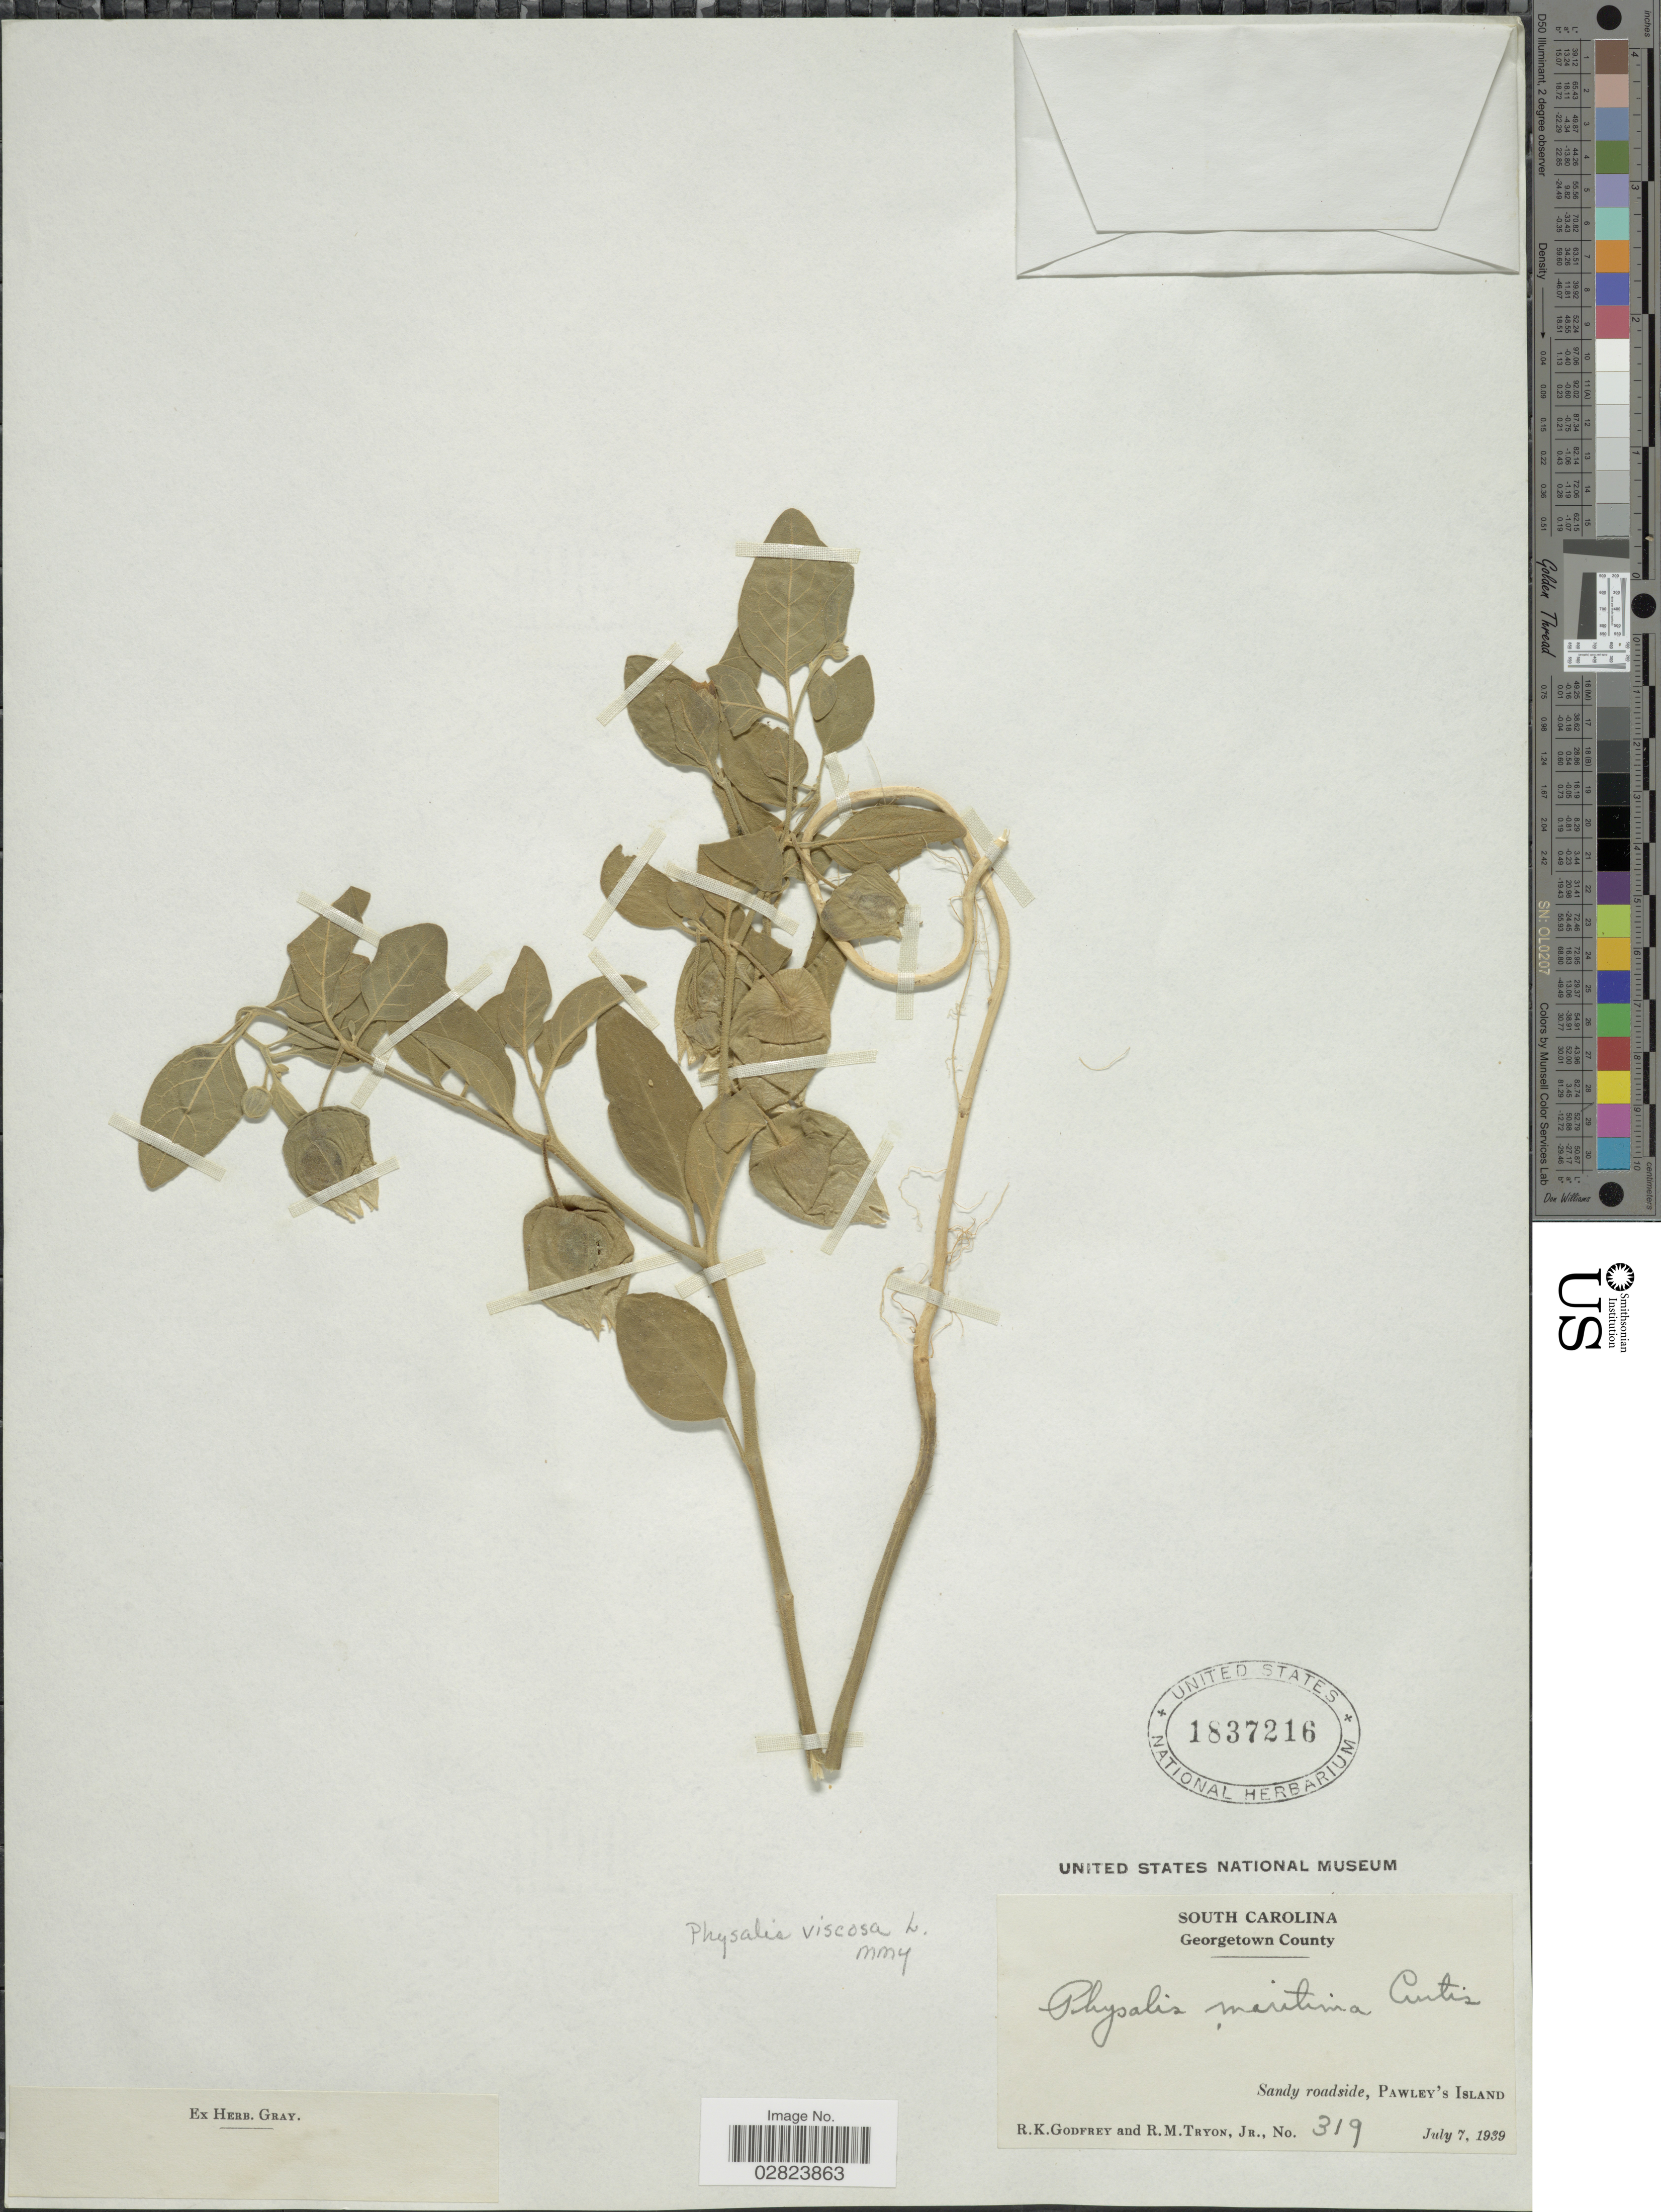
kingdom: Plantae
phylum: Tracheophyta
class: Magnoliopsida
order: Solanales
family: Solanaceae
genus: Physalis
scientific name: Physalis maritima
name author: M.A. Curtis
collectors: R. K. Godfrey & R. M. Tryon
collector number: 319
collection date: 1939-07-07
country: United States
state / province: South Carolina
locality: Georgetown County. Sandy roadside, Pawley's Island.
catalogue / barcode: US 1837216